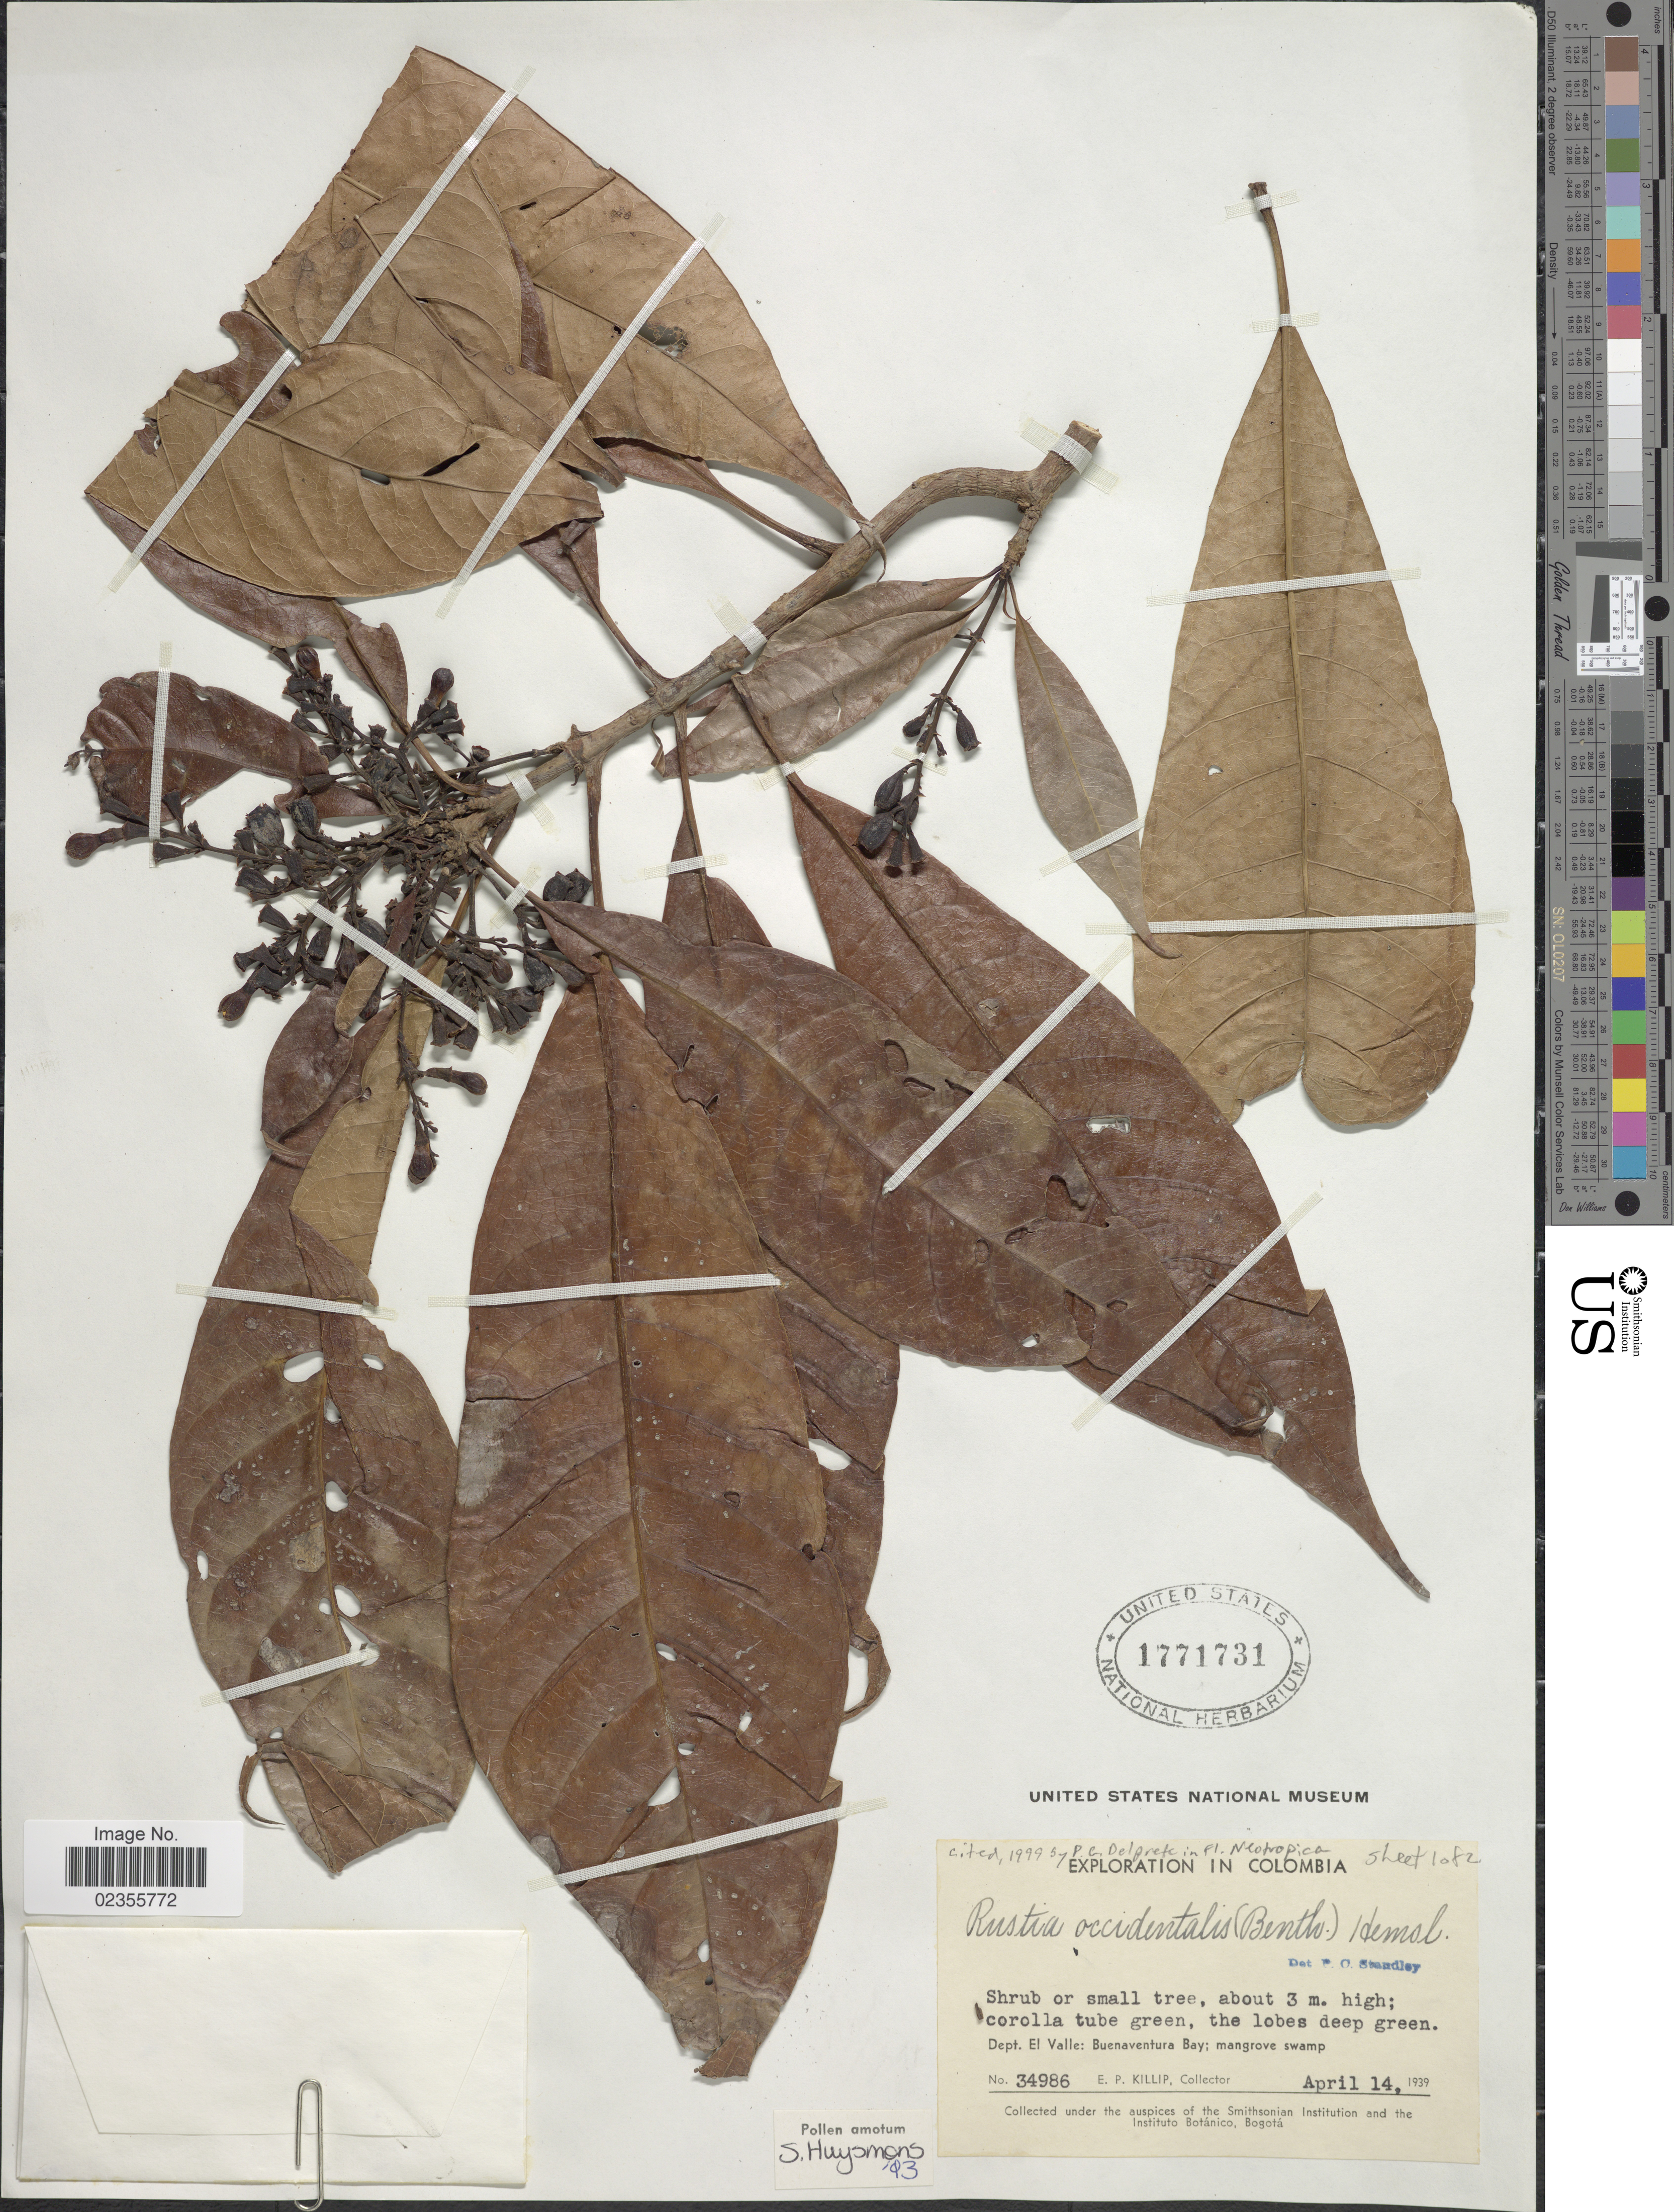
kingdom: Plantae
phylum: Tracheophyta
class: Magnoliopsida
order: Gentianales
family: Rubiaceae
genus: Rustia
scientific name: Rustia occidentalis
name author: (Benth.) Hemsl.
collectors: E. P. Killip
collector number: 34986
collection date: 1939-04-14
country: Colombia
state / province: Valle del Cauca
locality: Dept. El Valle: Buenaventura Bay; mangrove swamp.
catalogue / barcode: US 1771731